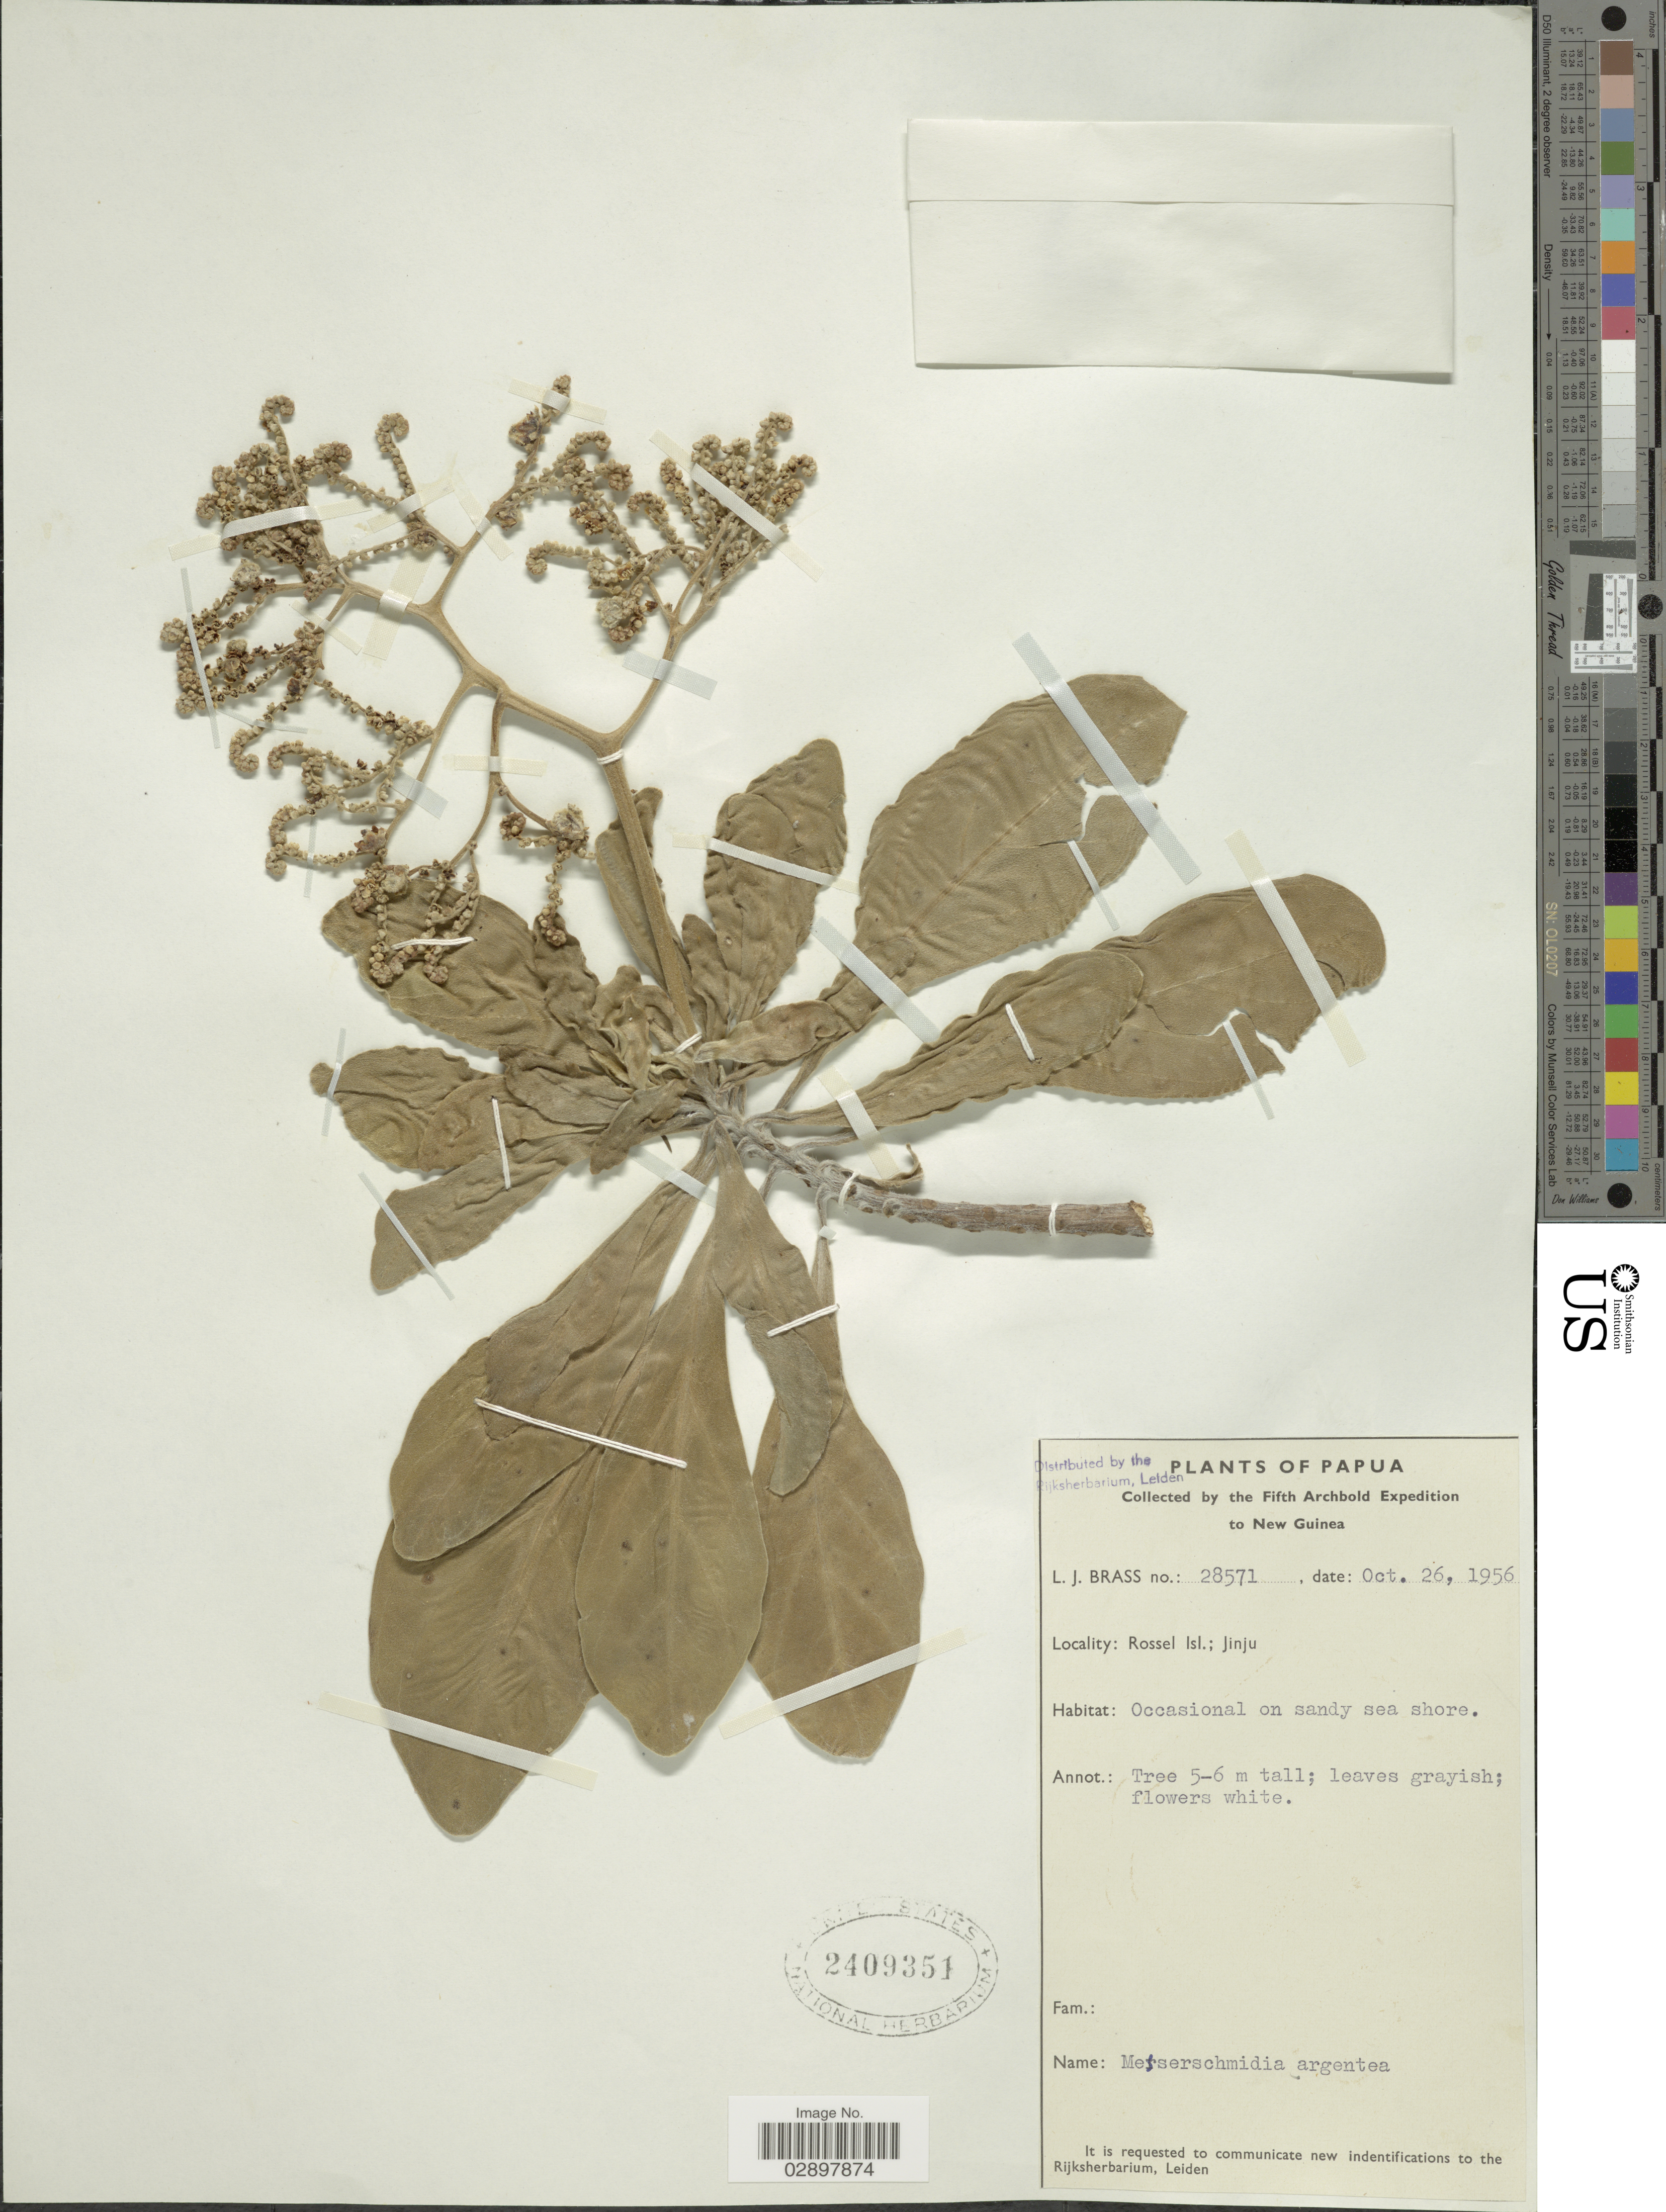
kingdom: Plantae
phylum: Tracheophyta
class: Magnoliopsida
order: Boraginales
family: Heliotropiaceae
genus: Heliotropium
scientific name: Heliotropium arboreum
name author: (Blanco) Mabberley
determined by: Wagner, W. L., (BOT), Smithsonian Institution - National Museum of Natural History (UNITED STATES)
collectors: L. J. Brass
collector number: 28571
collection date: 1956-10-26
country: Papua New Guinea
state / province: Milne Bay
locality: Papua. New Guinea. Rossel Isl., Jinju.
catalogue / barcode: US 2409351